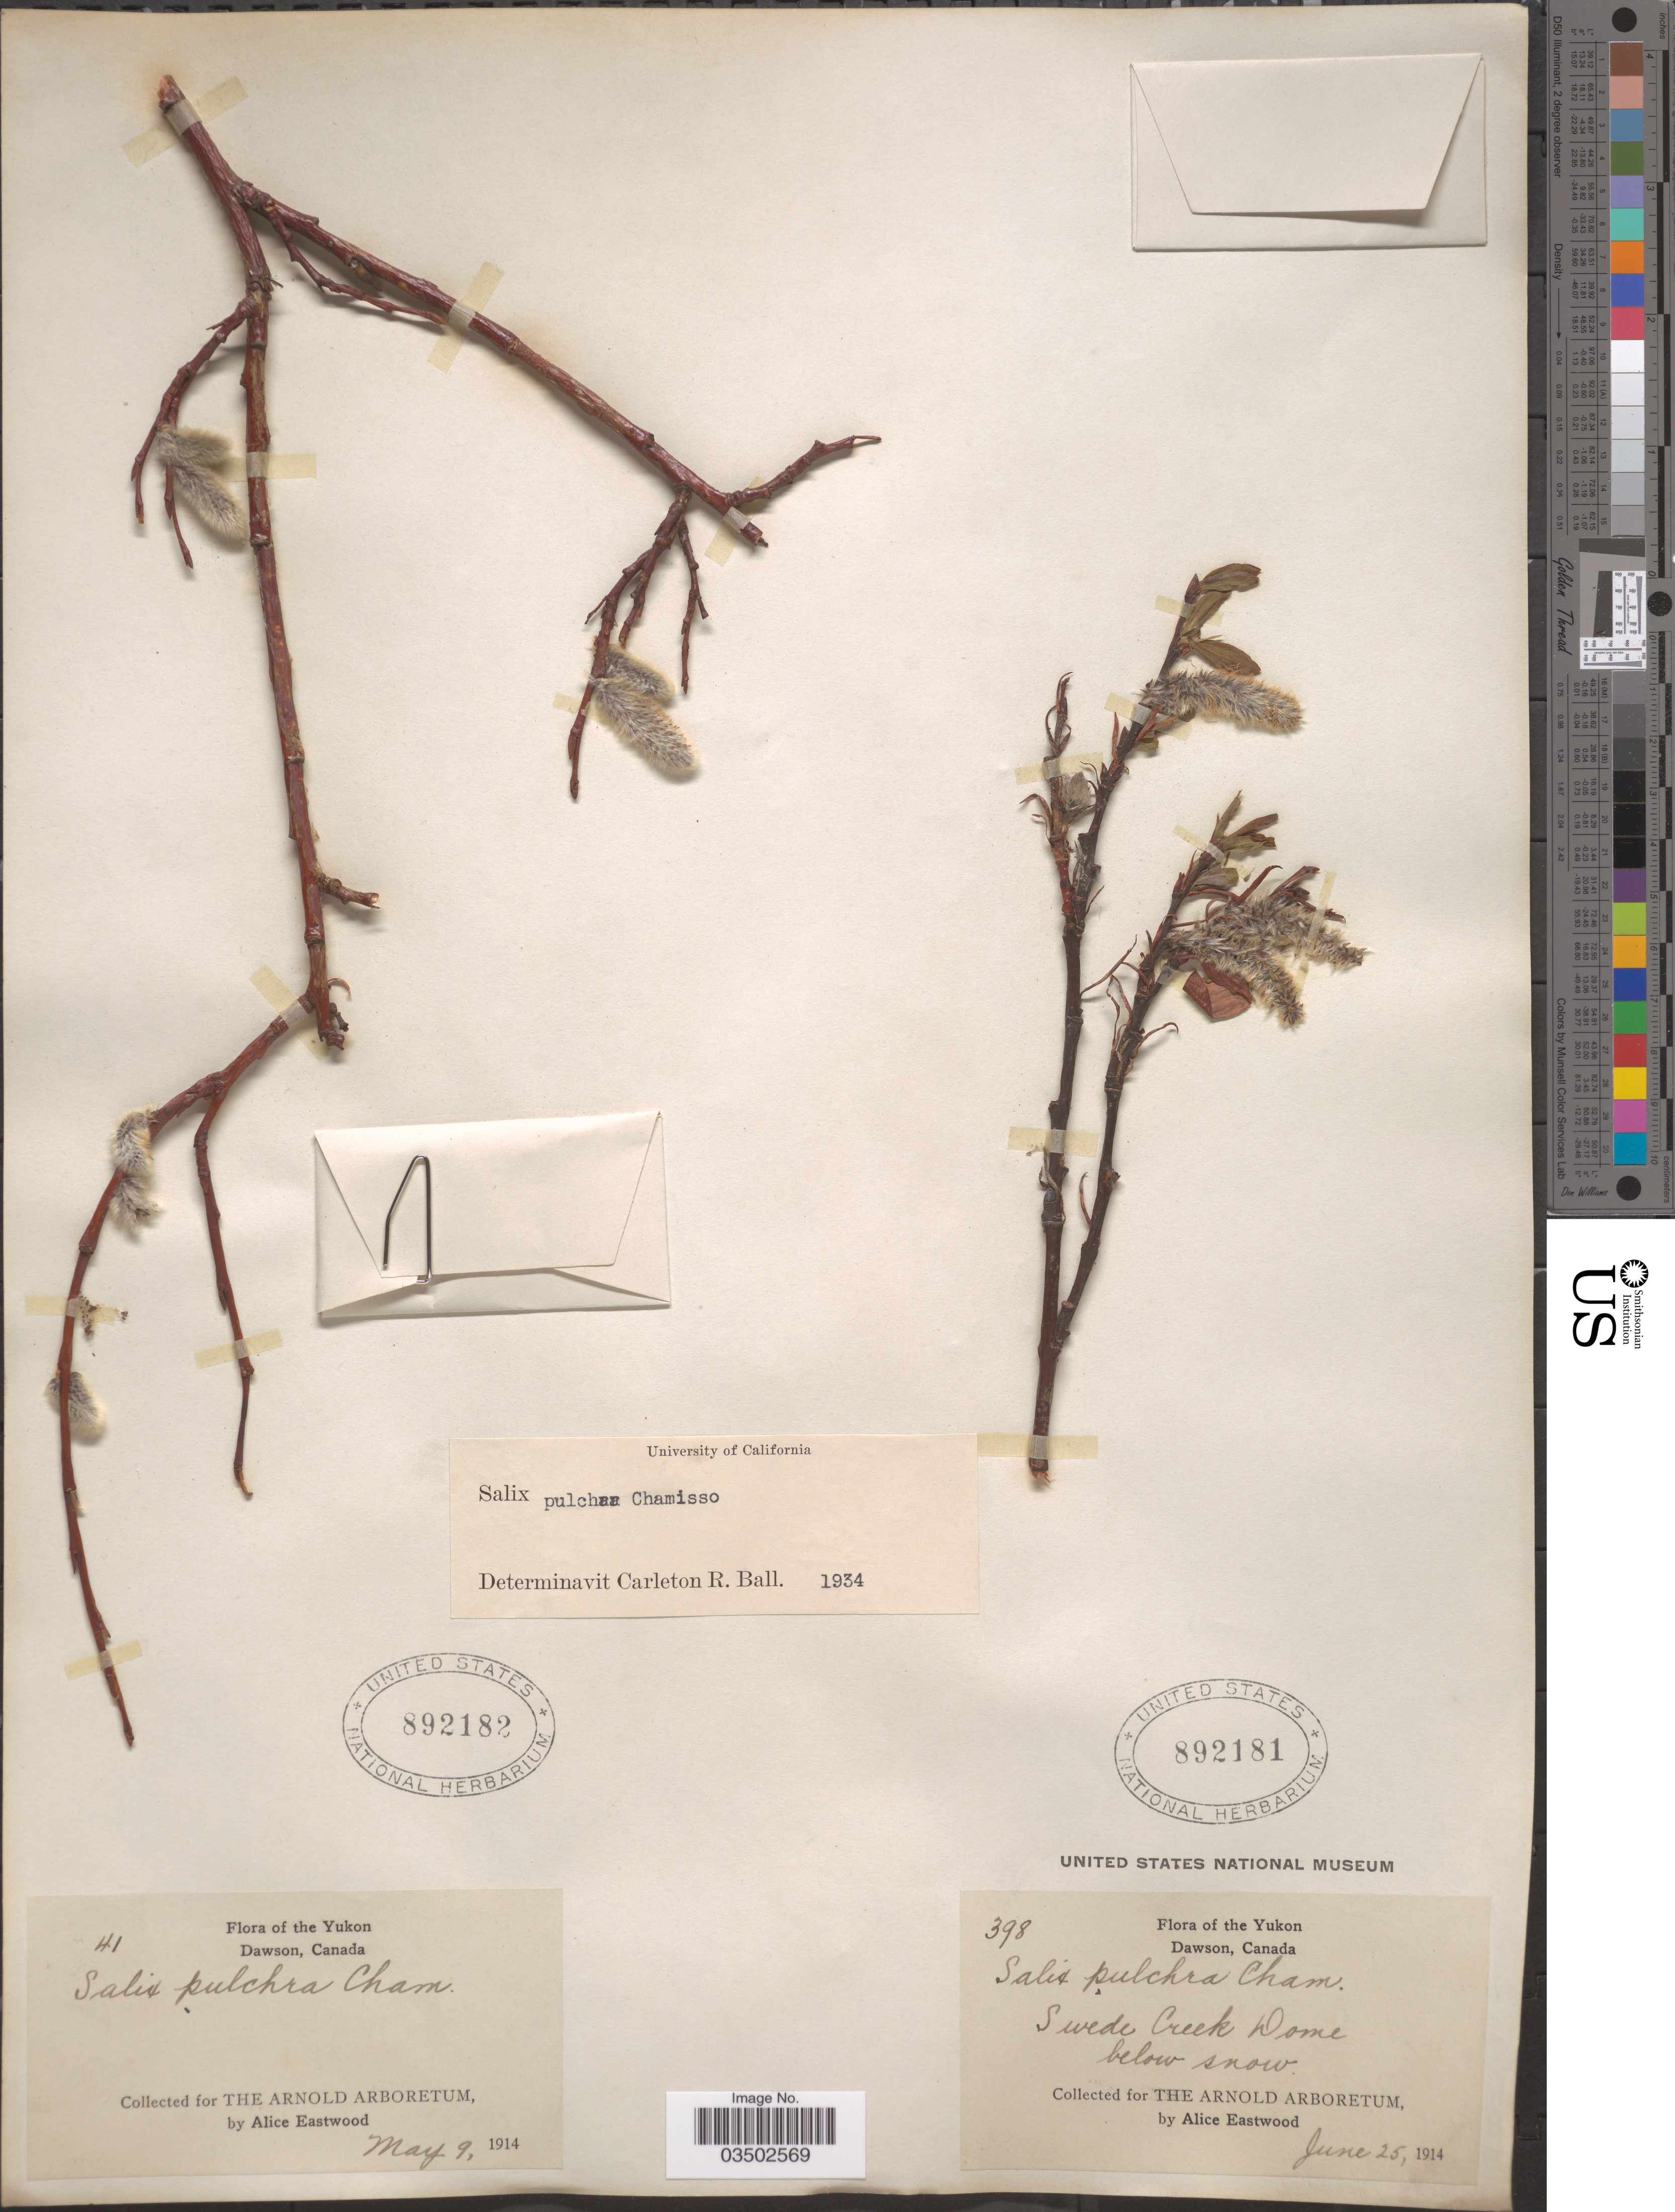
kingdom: Plantae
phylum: Tracheophyta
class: Magnoliopsida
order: Malpighiales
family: Salicaceae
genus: Salix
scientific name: Salix pulchra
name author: Cham.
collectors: A. Eastwood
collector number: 41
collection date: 1914-05-09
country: Canada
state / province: Yukon Territory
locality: Yukon. Dawson.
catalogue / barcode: US 892182